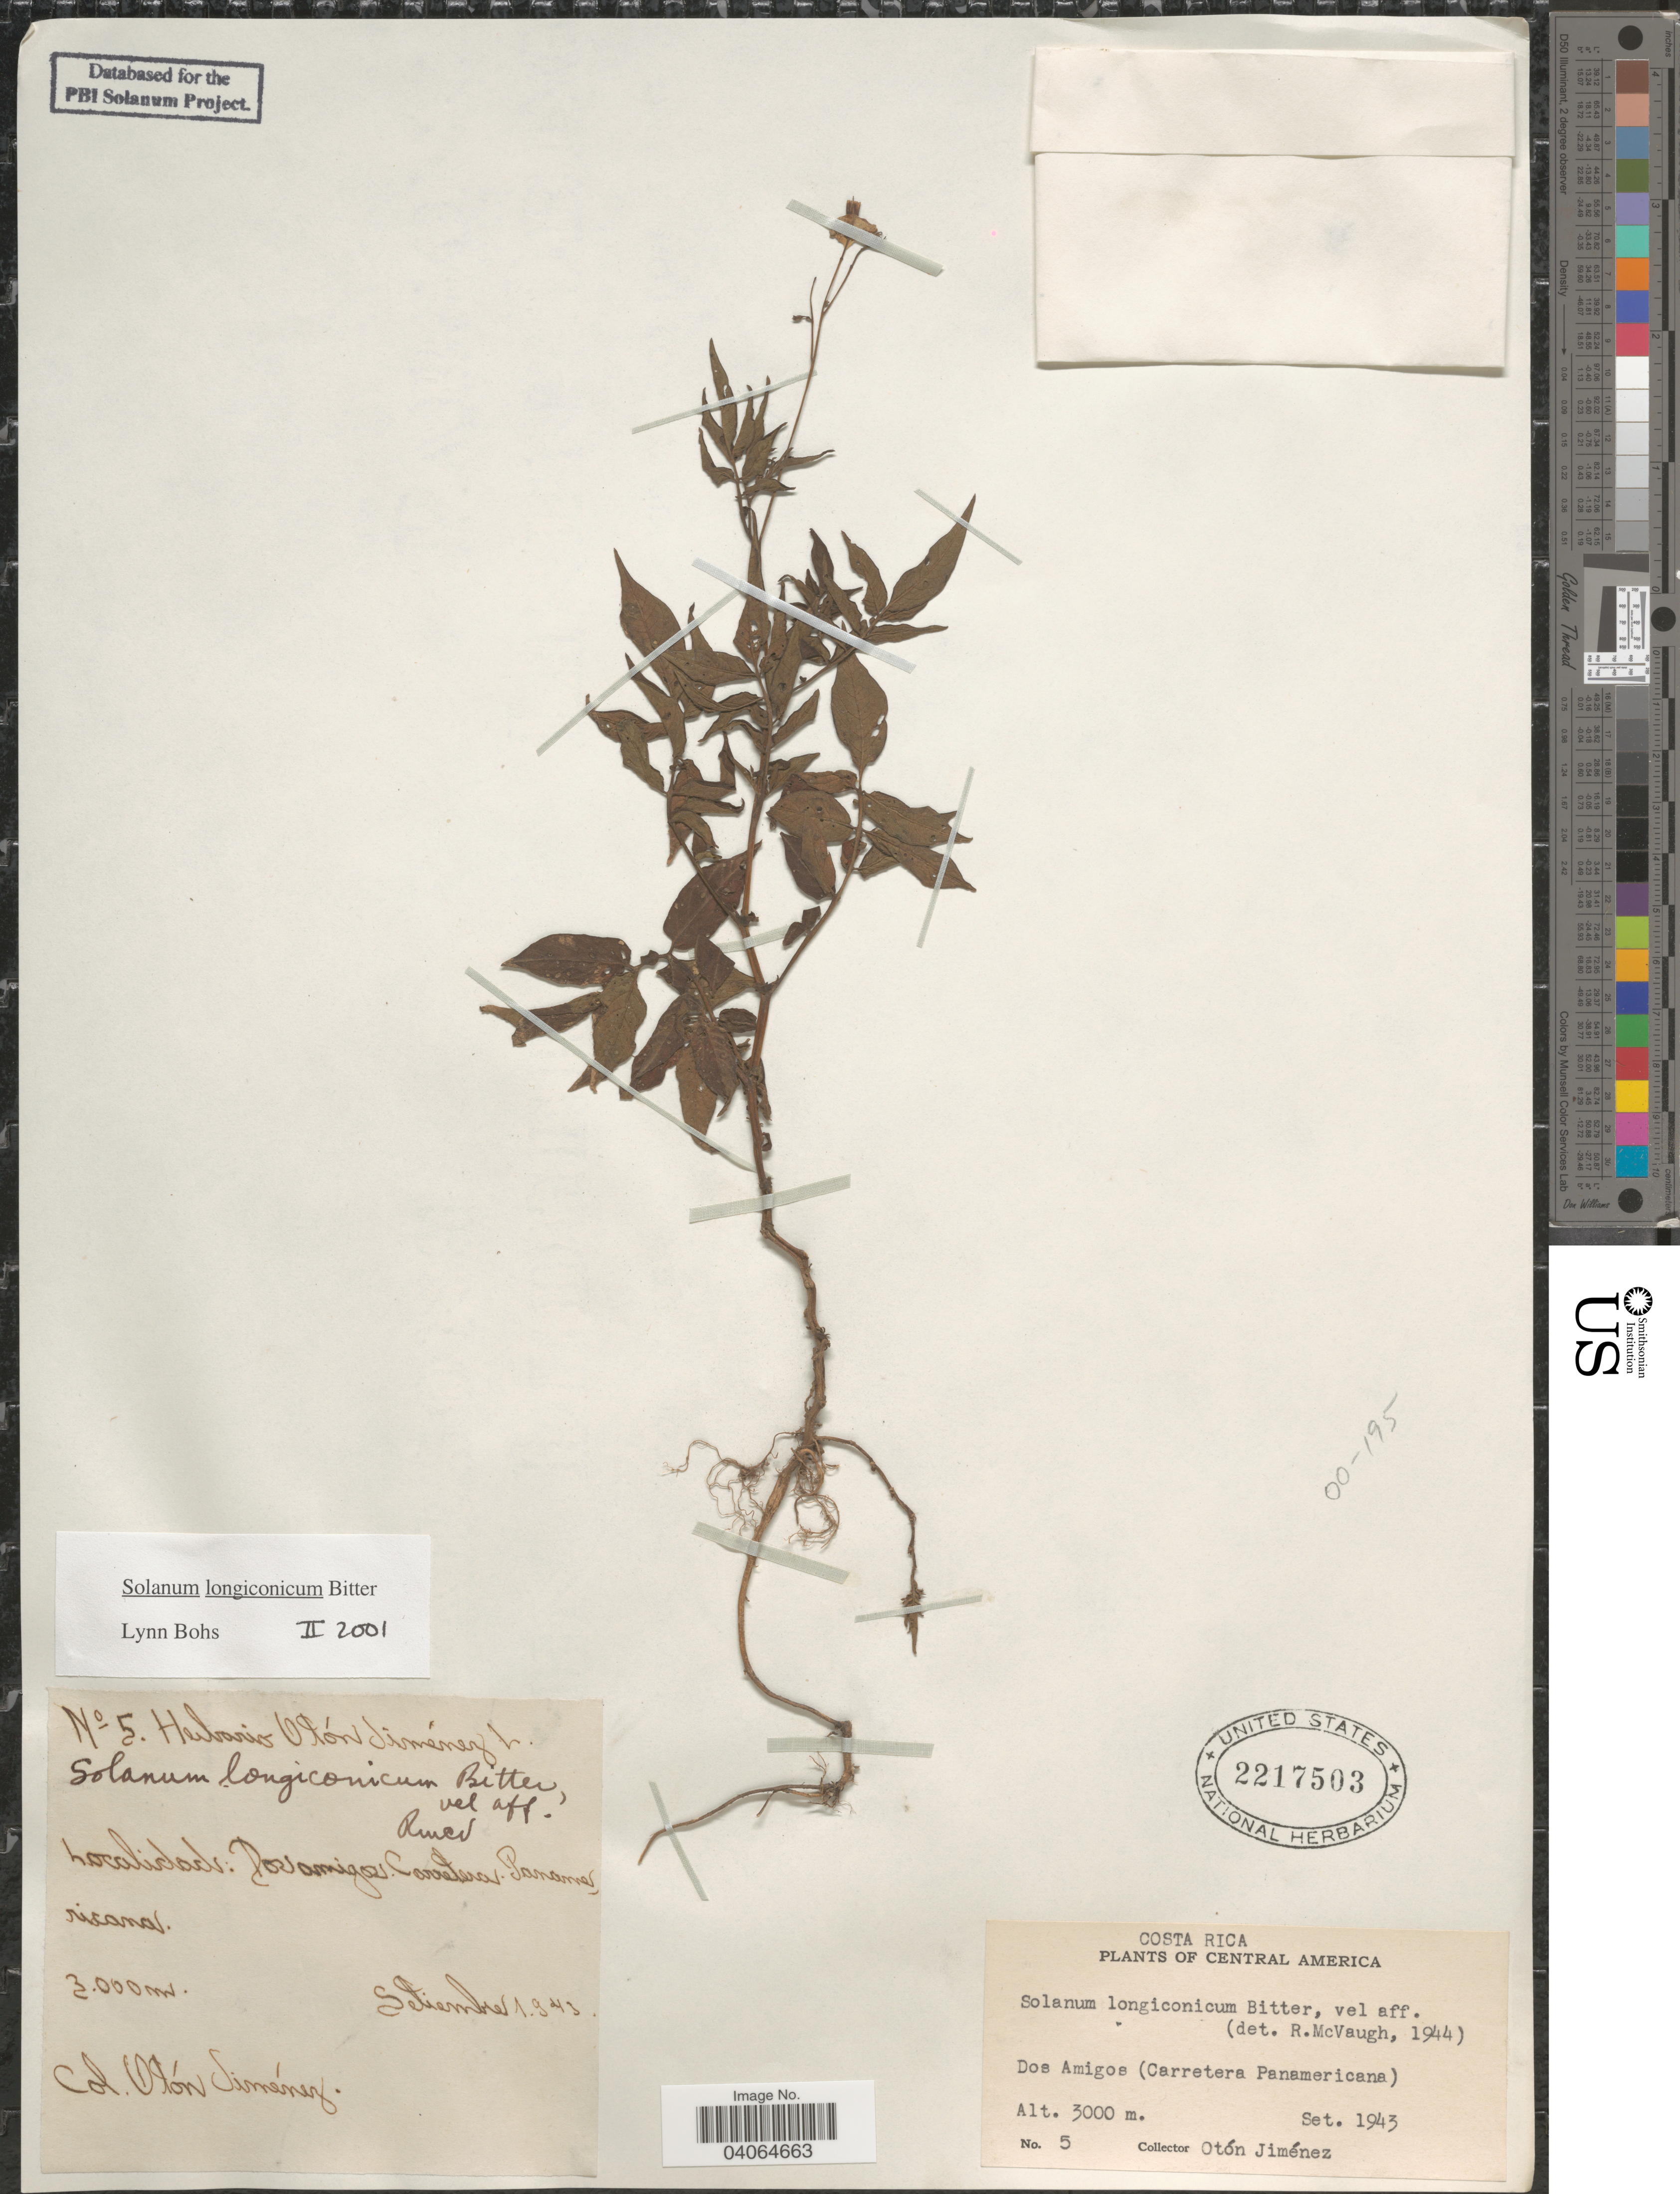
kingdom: Plantae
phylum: Tracheophyta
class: Magnoliopsida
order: Solanales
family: Solanaceae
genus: Solanum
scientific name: Solanum longiconicum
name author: Bitter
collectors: O. Jimenez L.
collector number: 5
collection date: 1943-09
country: Costa Rica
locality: Dos Amigos (Carretera Panamericana).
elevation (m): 3000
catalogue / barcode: US 2217503